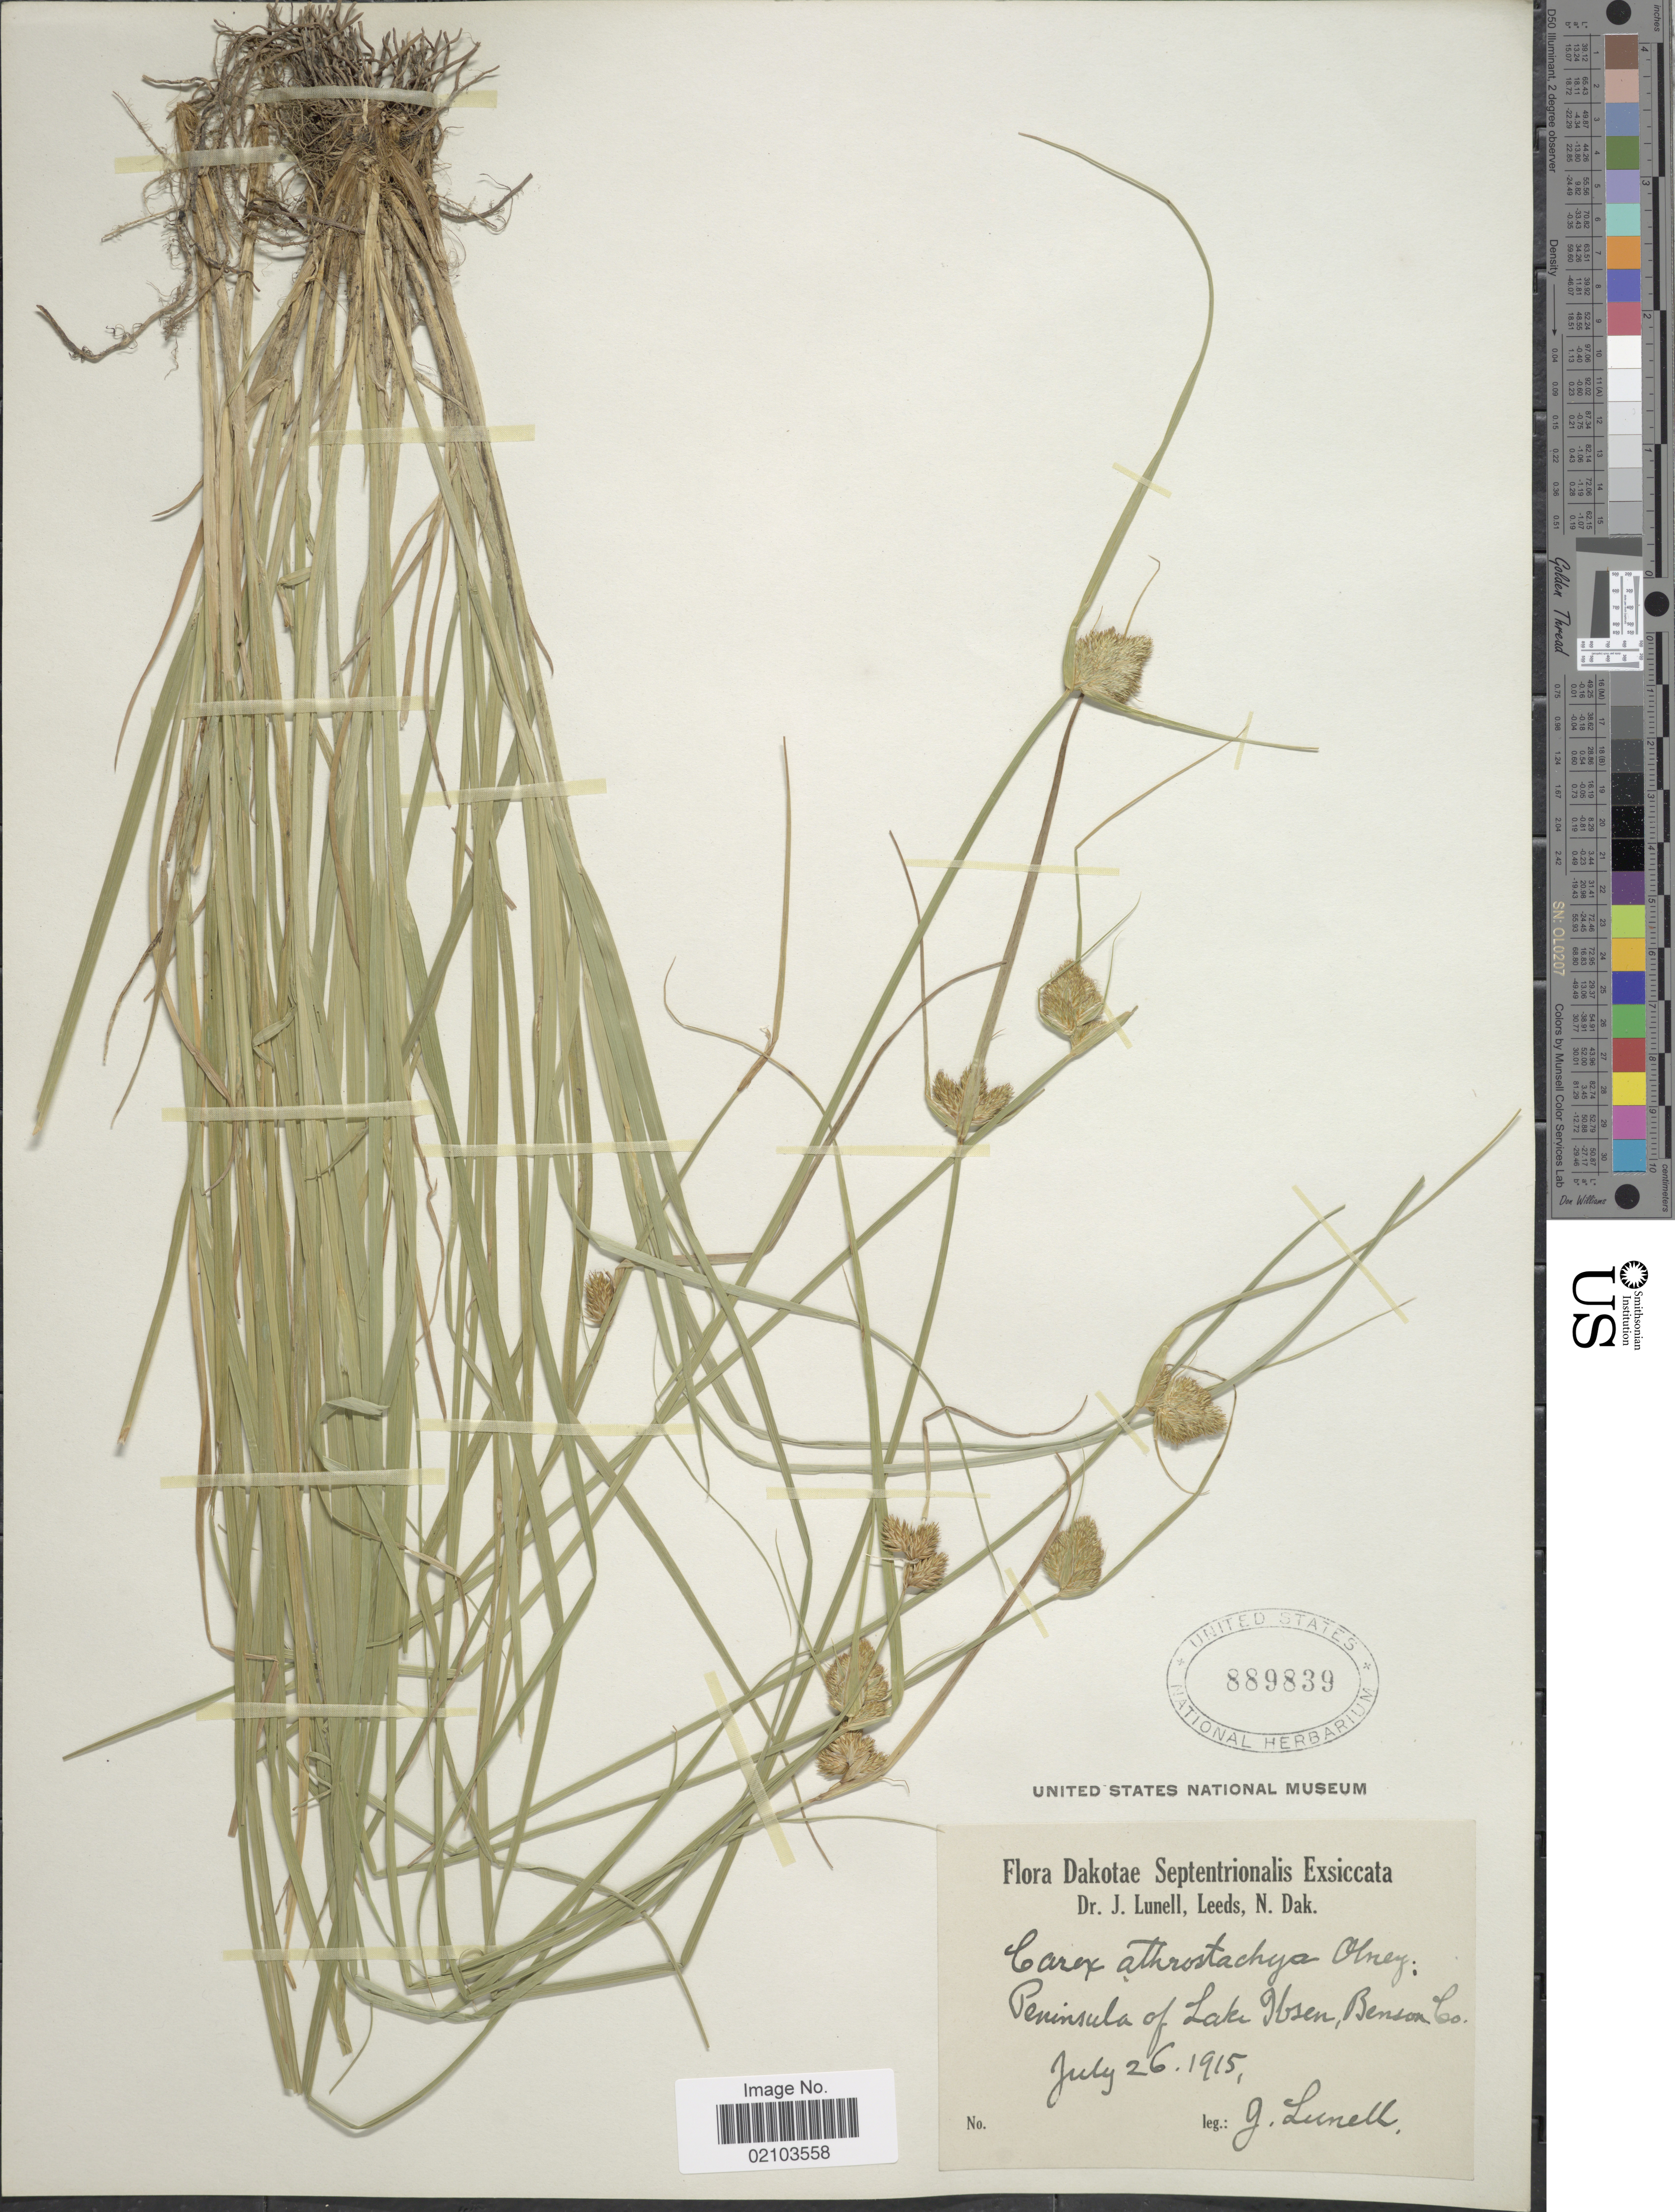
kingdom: Plantae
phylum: Tracheophyta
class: Liliopsida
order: Poales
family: Cyperaceae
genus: Carex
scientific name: Carex athrostachya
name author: Olney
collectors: J. Lunell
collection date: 1915-07-26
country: United States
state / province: North Dakota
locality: Peninsula of Lake Ibsen, Benson Co.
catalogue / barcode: US 889839